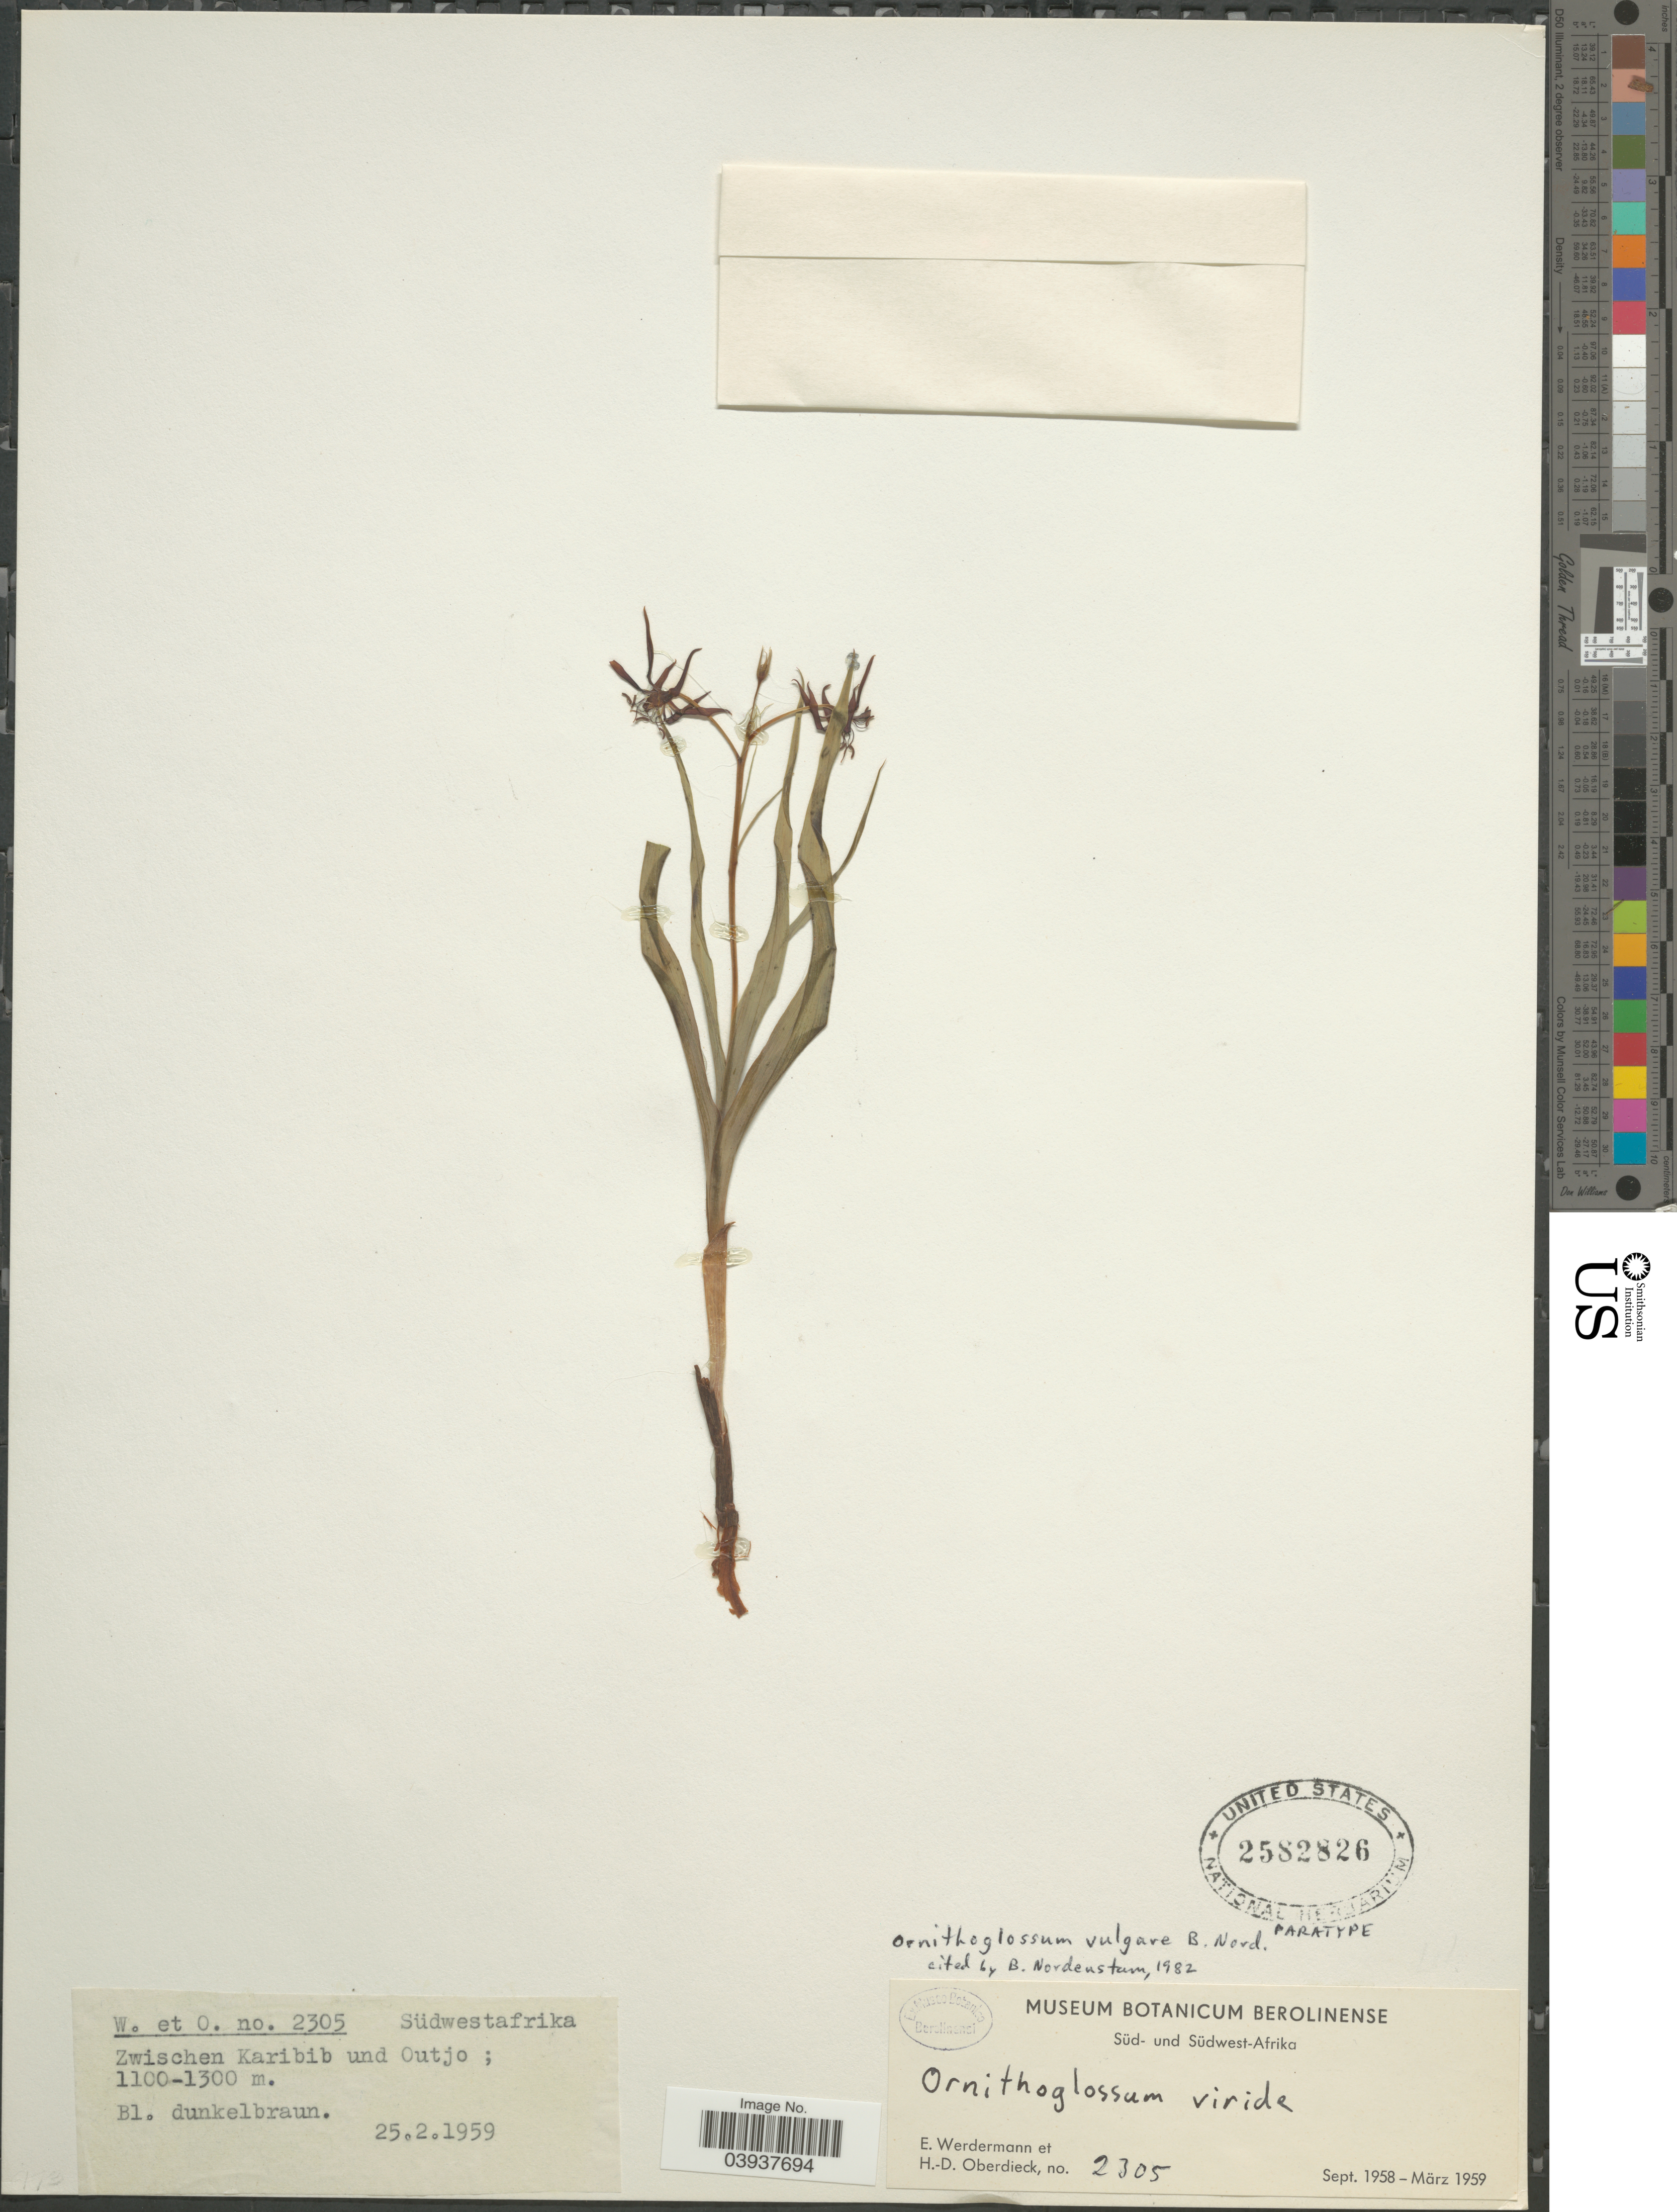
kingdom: Plantae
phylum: Tracheophyta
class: Liliopsida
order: Liliales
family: Colchicaceae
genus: Ornithoglossum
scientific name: Ornithoglossum vulgare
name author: B. Nord.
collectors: E. Werdermann & H. Oberdieck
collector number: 2305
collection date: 1959-02-25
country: Namibia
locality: Südwestafrika. Zwischen Karibib und Outjo.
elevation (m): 1100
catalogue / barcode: US 2582826